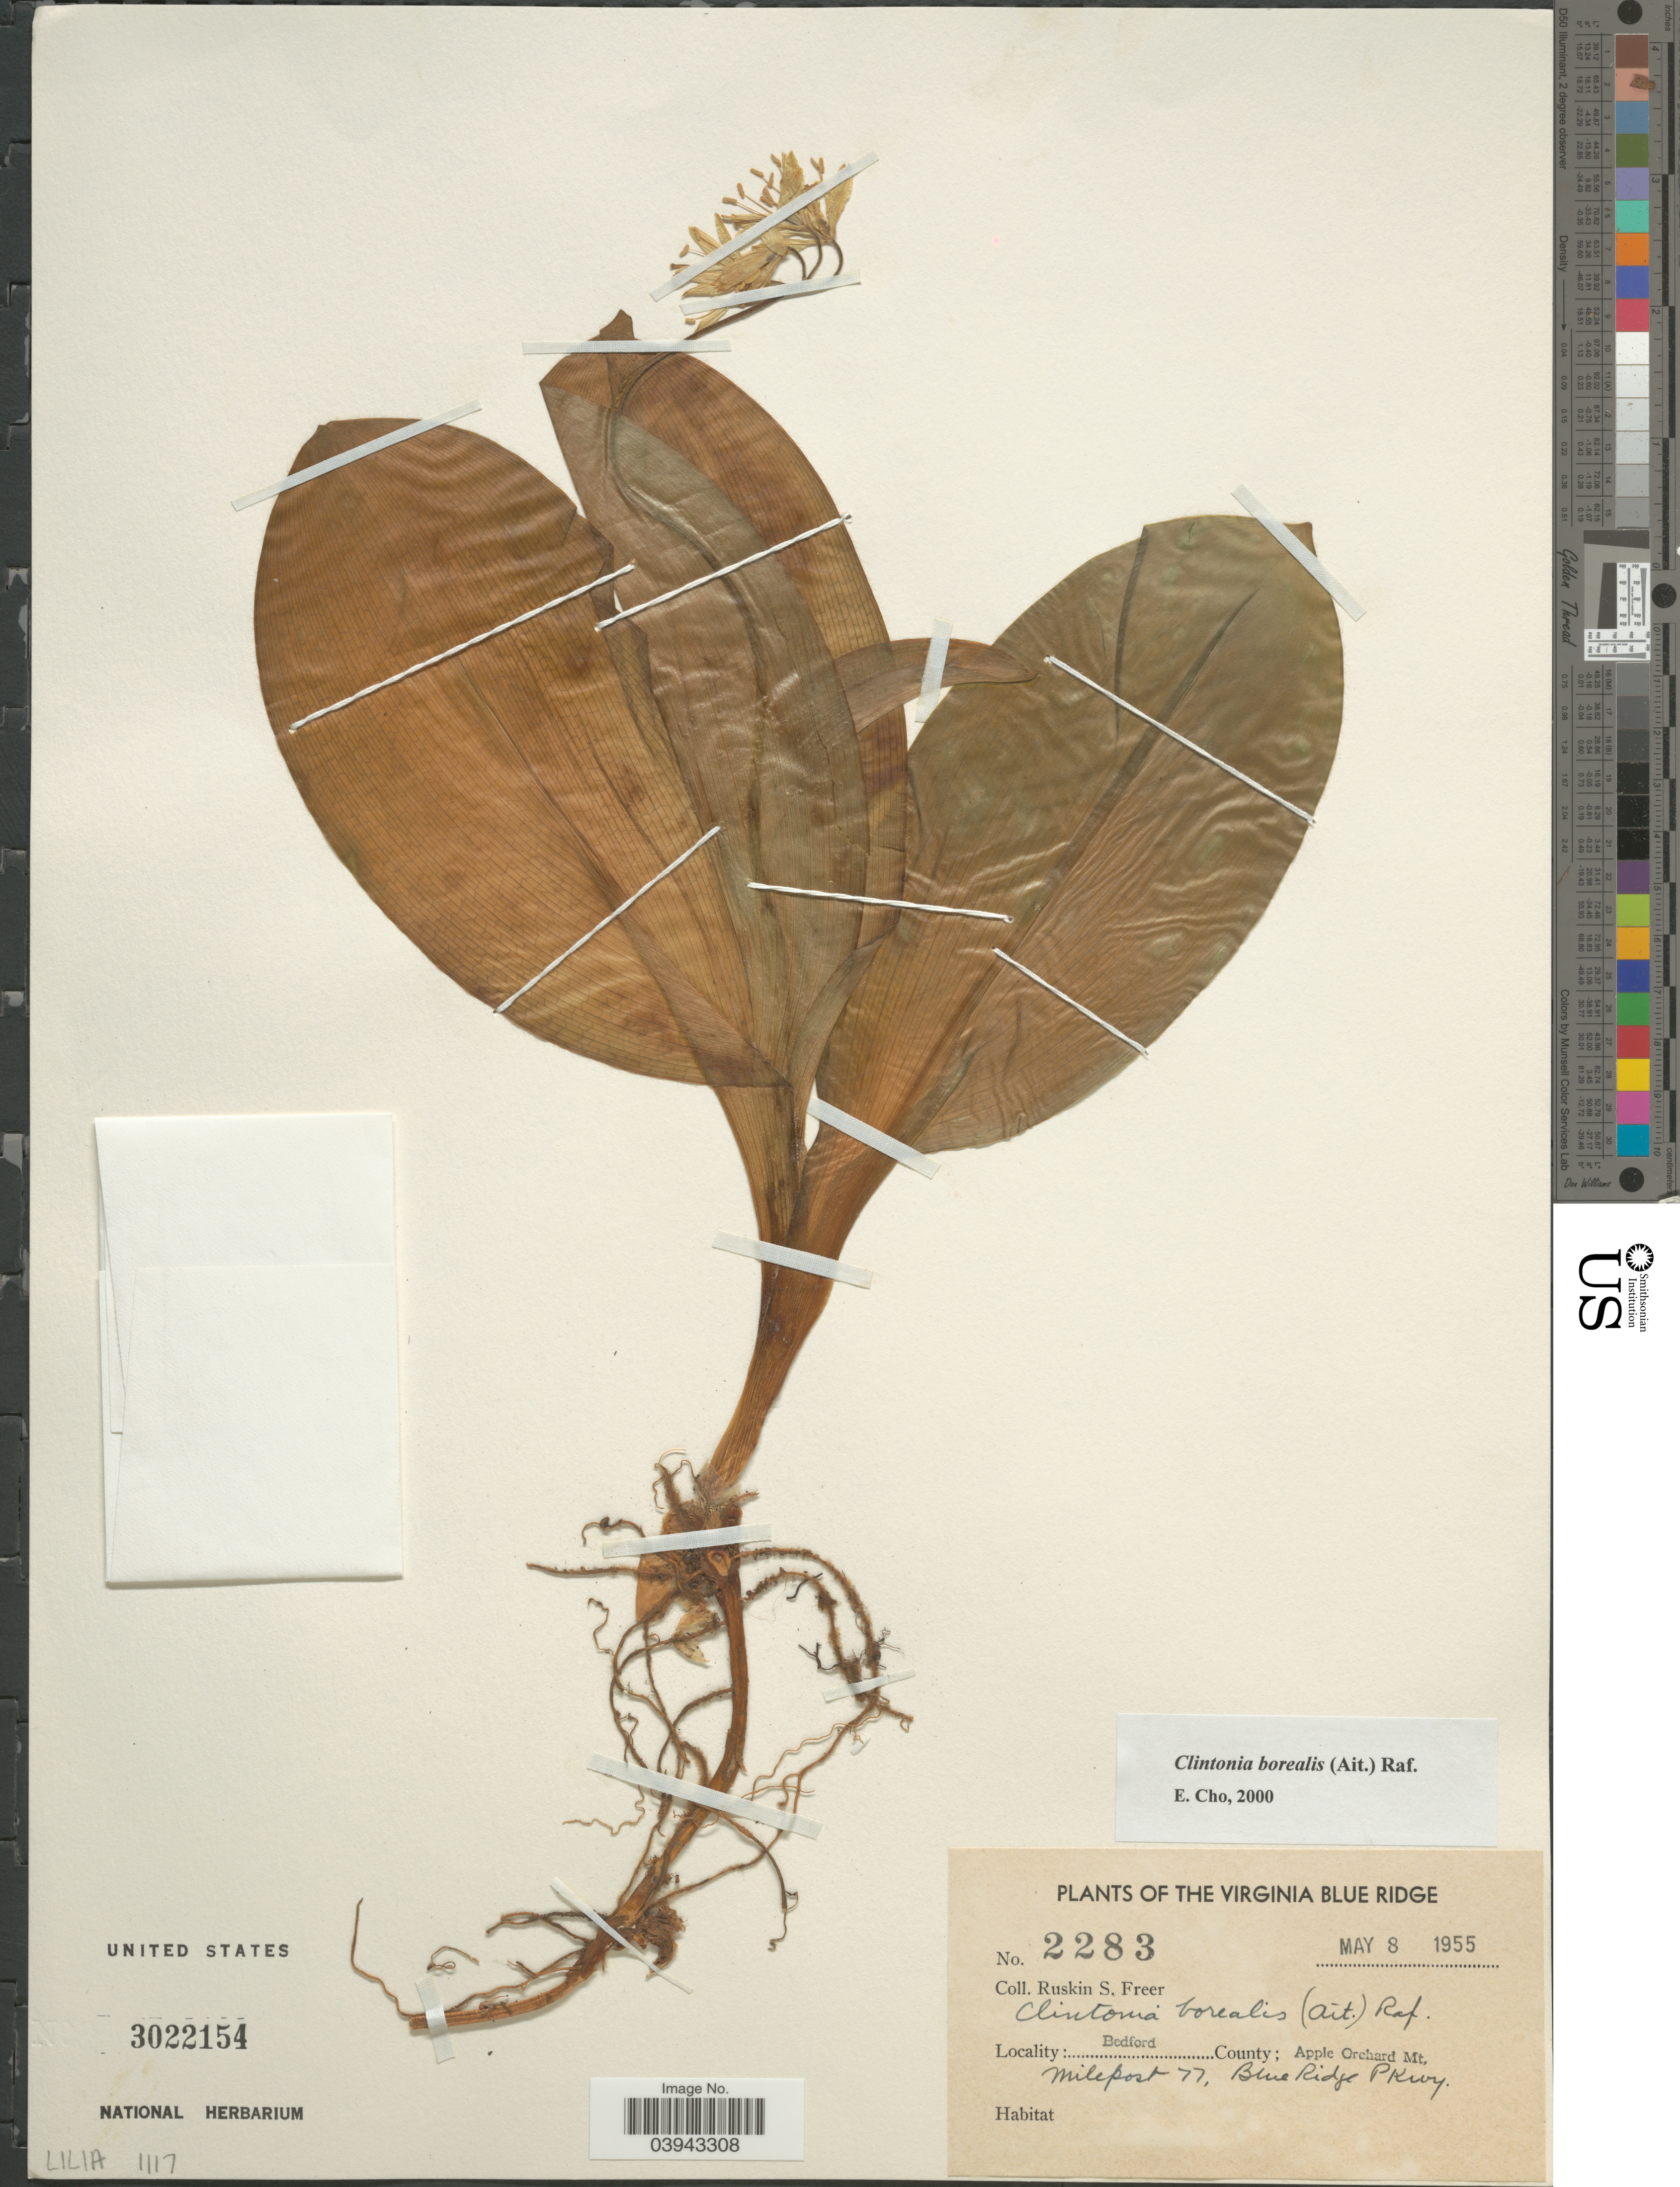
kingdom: Plantae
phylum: Tracheophyta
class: Liliopsida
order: Liliales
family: Liliaceae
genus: Clintonia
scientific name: Clintonia borealis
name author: (Aiton) Raf.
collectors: R. Freer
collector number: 2283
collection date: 1955-05-08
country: United States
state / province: Virginia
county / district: Bedford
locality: The Virginia Blue Ridge. Bedford County; Apple Orchard Mt, Milepost 77, Blue Ridge PKwy.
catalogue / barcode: US 3022154